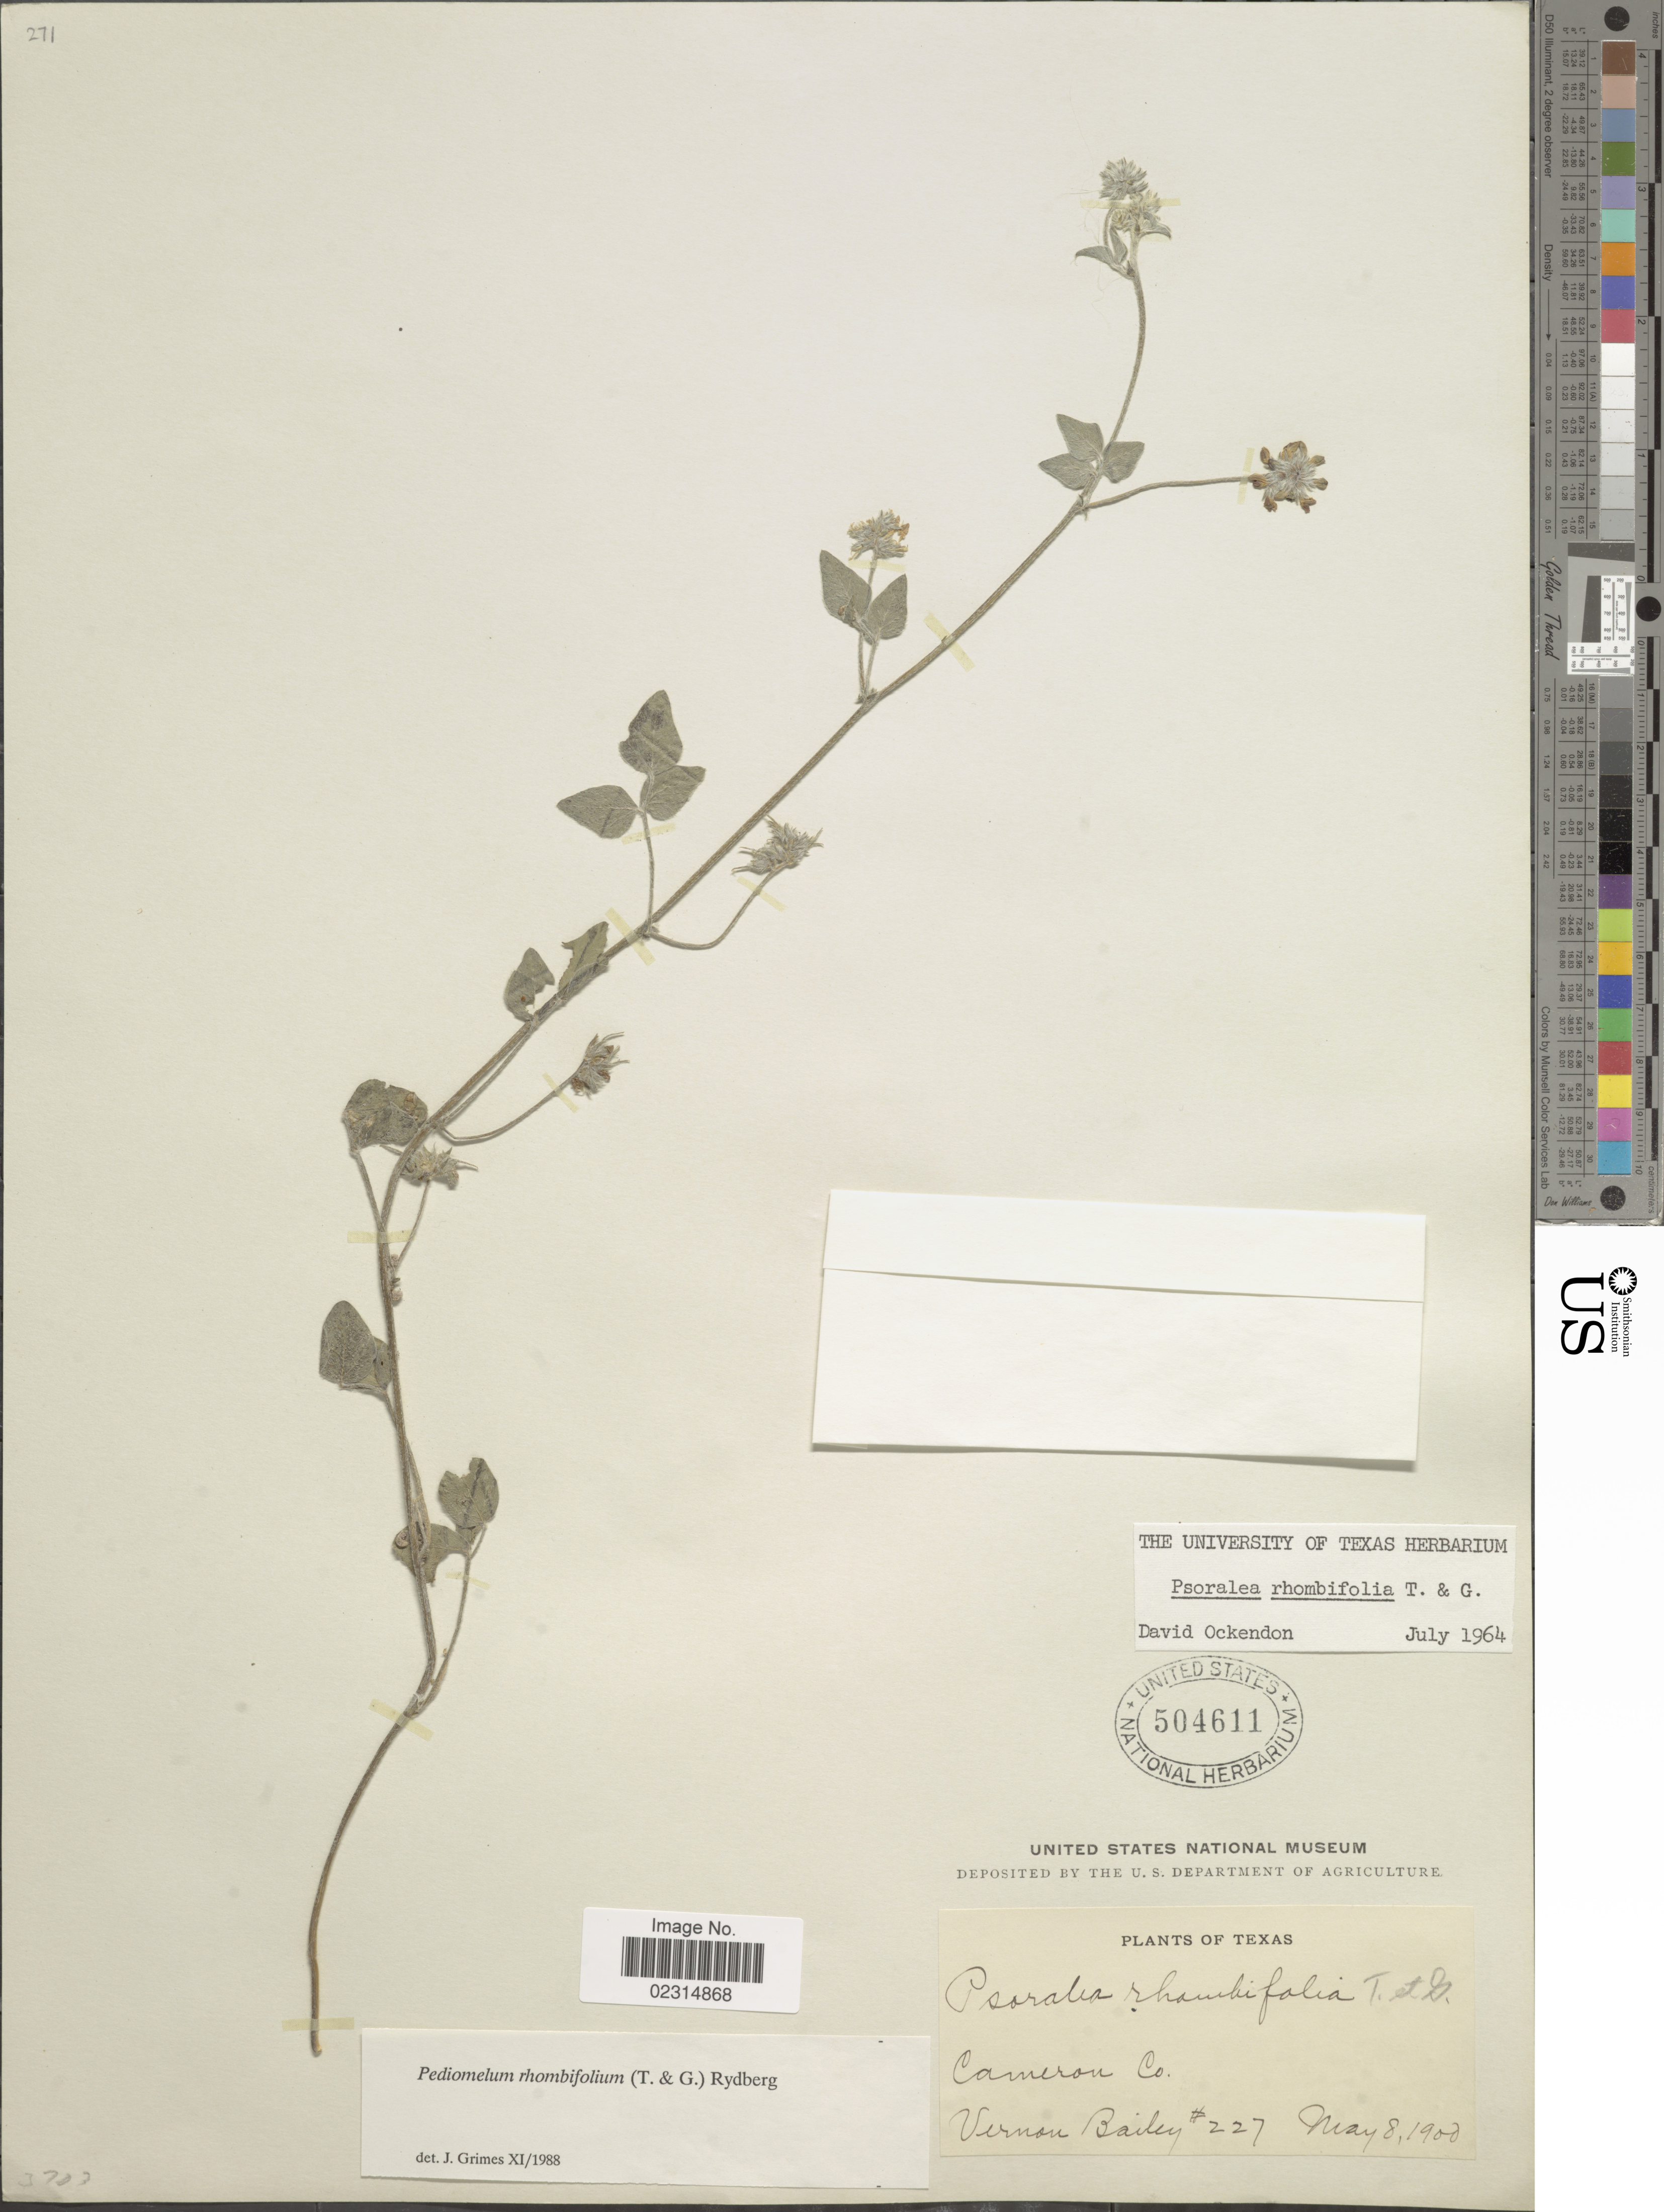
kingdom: Plantae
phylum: Tracheophyta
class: Magnoliopsida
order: Fabales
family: Fabaceae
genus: Pediomelum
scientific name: Pediomelum rhombifolium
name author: (Torr. & A. Gray) Rydb.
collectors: V. O. Bailey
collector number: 227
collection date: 1900-05-08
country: United States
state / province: Texas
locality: Cameron Co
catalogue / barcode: US 504611